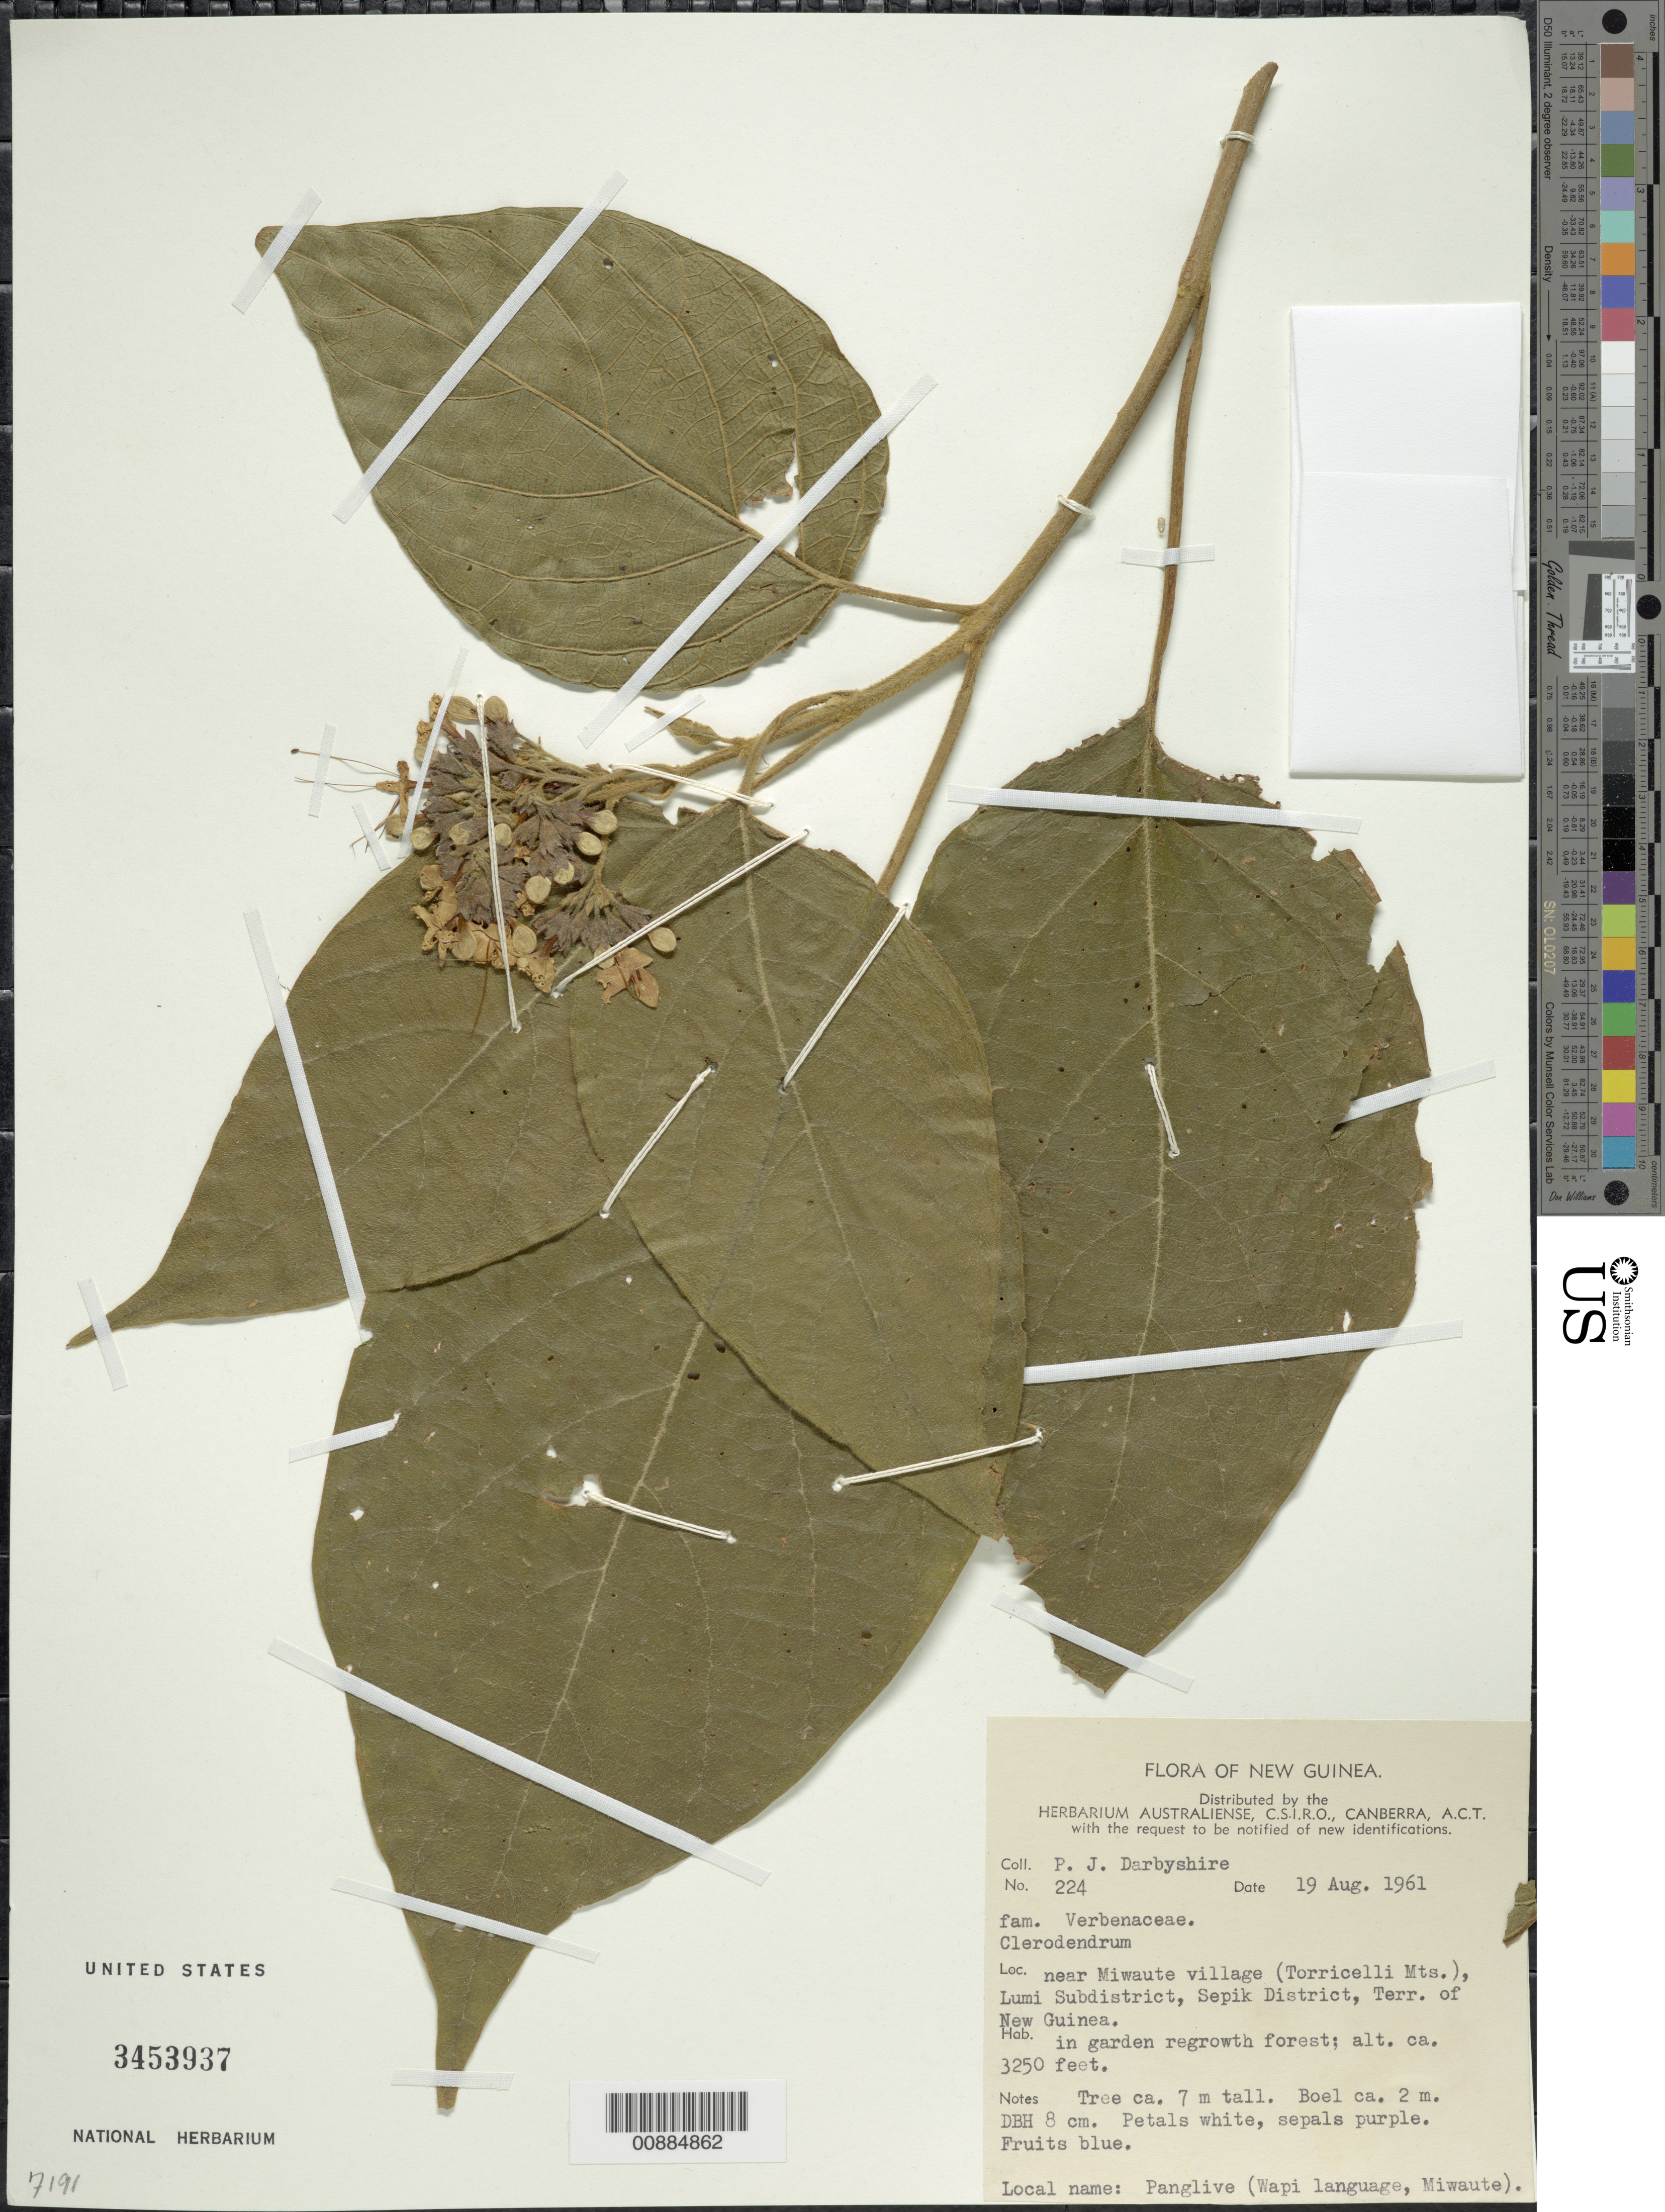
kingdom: Plantae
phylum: Tracheophyta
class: Magnoliopsida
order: Lamiales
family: Lamiaceae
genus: Clerodendrum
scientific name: Clerodendrum sp.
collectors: P. Darbyshire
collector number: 224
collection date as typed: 19 Aug 1961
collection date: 1961-08-19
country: Papua New Guinea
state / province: East Sepik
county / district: Lumi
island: New Guinea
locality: near Miwaute village (Torricelli Mts.)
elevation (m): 991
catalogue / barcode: US 3453937